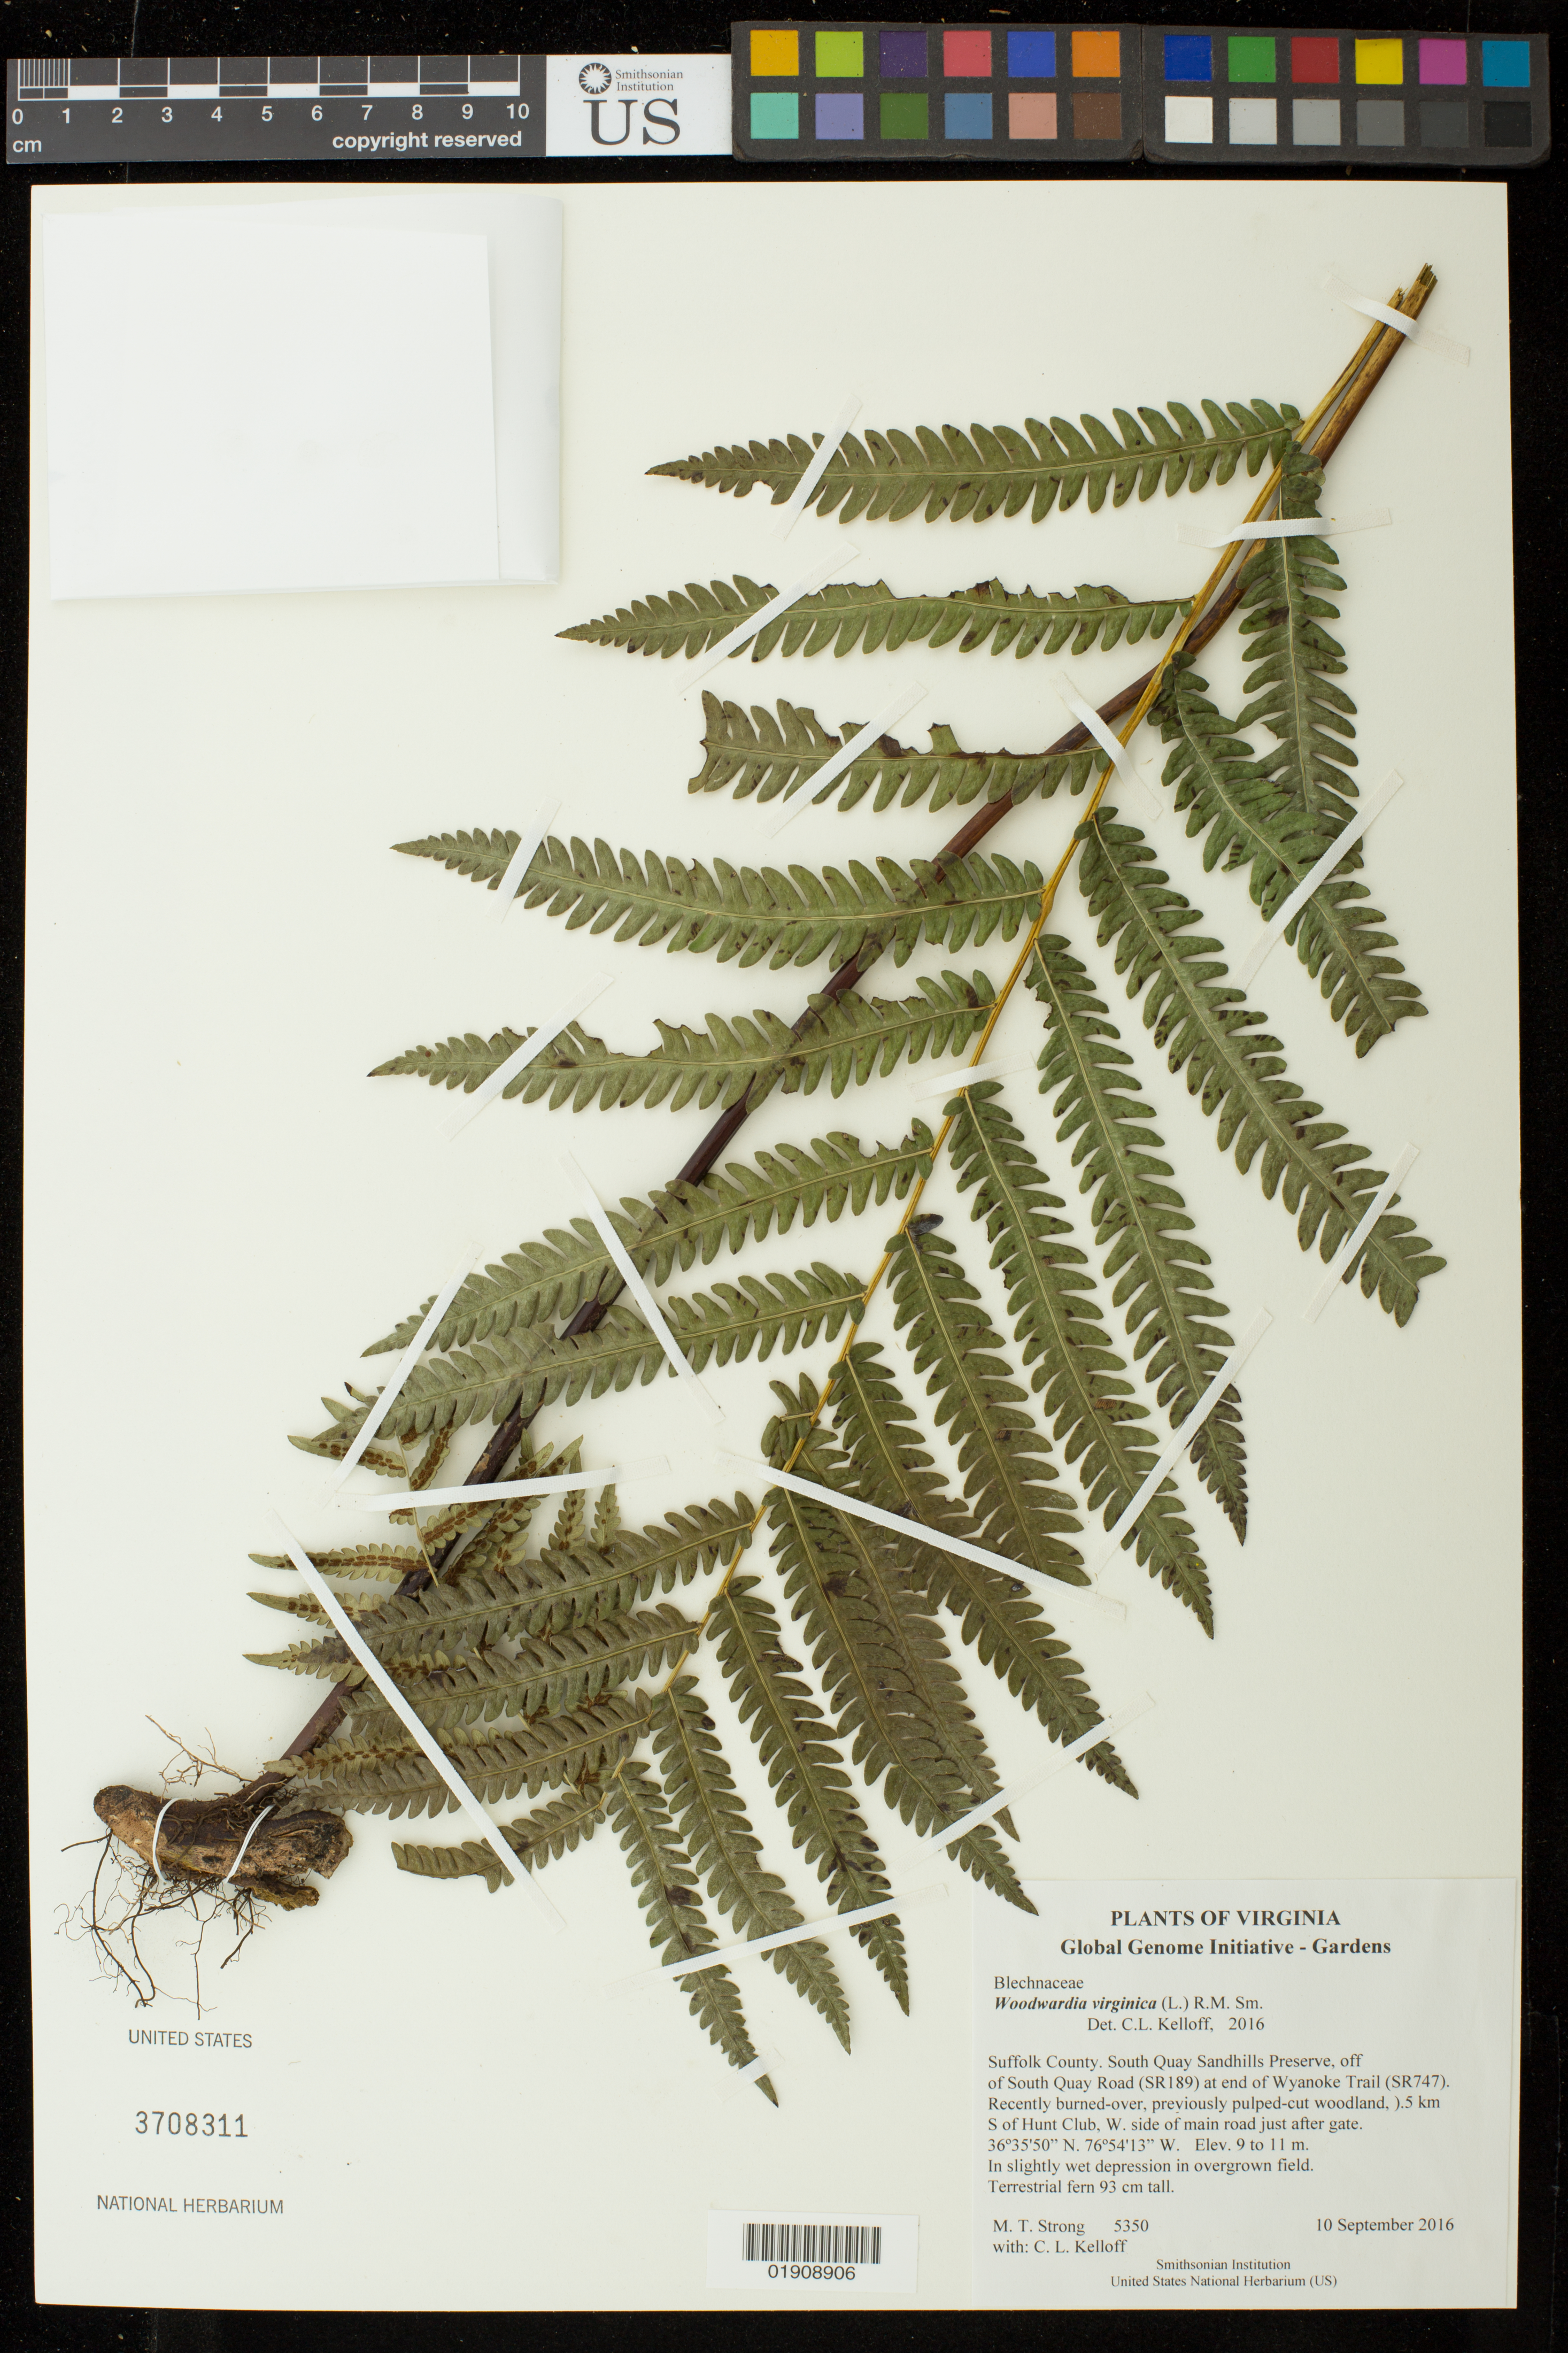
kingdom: Plantae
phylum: Tracheophyta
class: Polypodiopsida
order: Polypodiales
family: Blechnaceae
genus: Woodwardia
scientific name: Woodwardia virginica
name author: (L.) R.M. Sm.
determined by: Kelloff, Carol L.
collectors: M. T. Strong & C. L. Kelloff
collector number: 5350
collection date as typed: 10 September 2016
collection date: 2016-09-10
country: United States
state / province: Virginia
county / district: City of Suffolk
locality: South Quay Sandhills Preserve. Off of South Quay Road (SR189) at end of Wyanoke Trail (SR747). Recently burned-over, previously pulped-cut woodland, ).5 km S of Hunt Club, W side of main road just after gate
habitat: In slightly wet depression in overgrown field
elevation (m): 9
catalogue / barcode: US 3708311